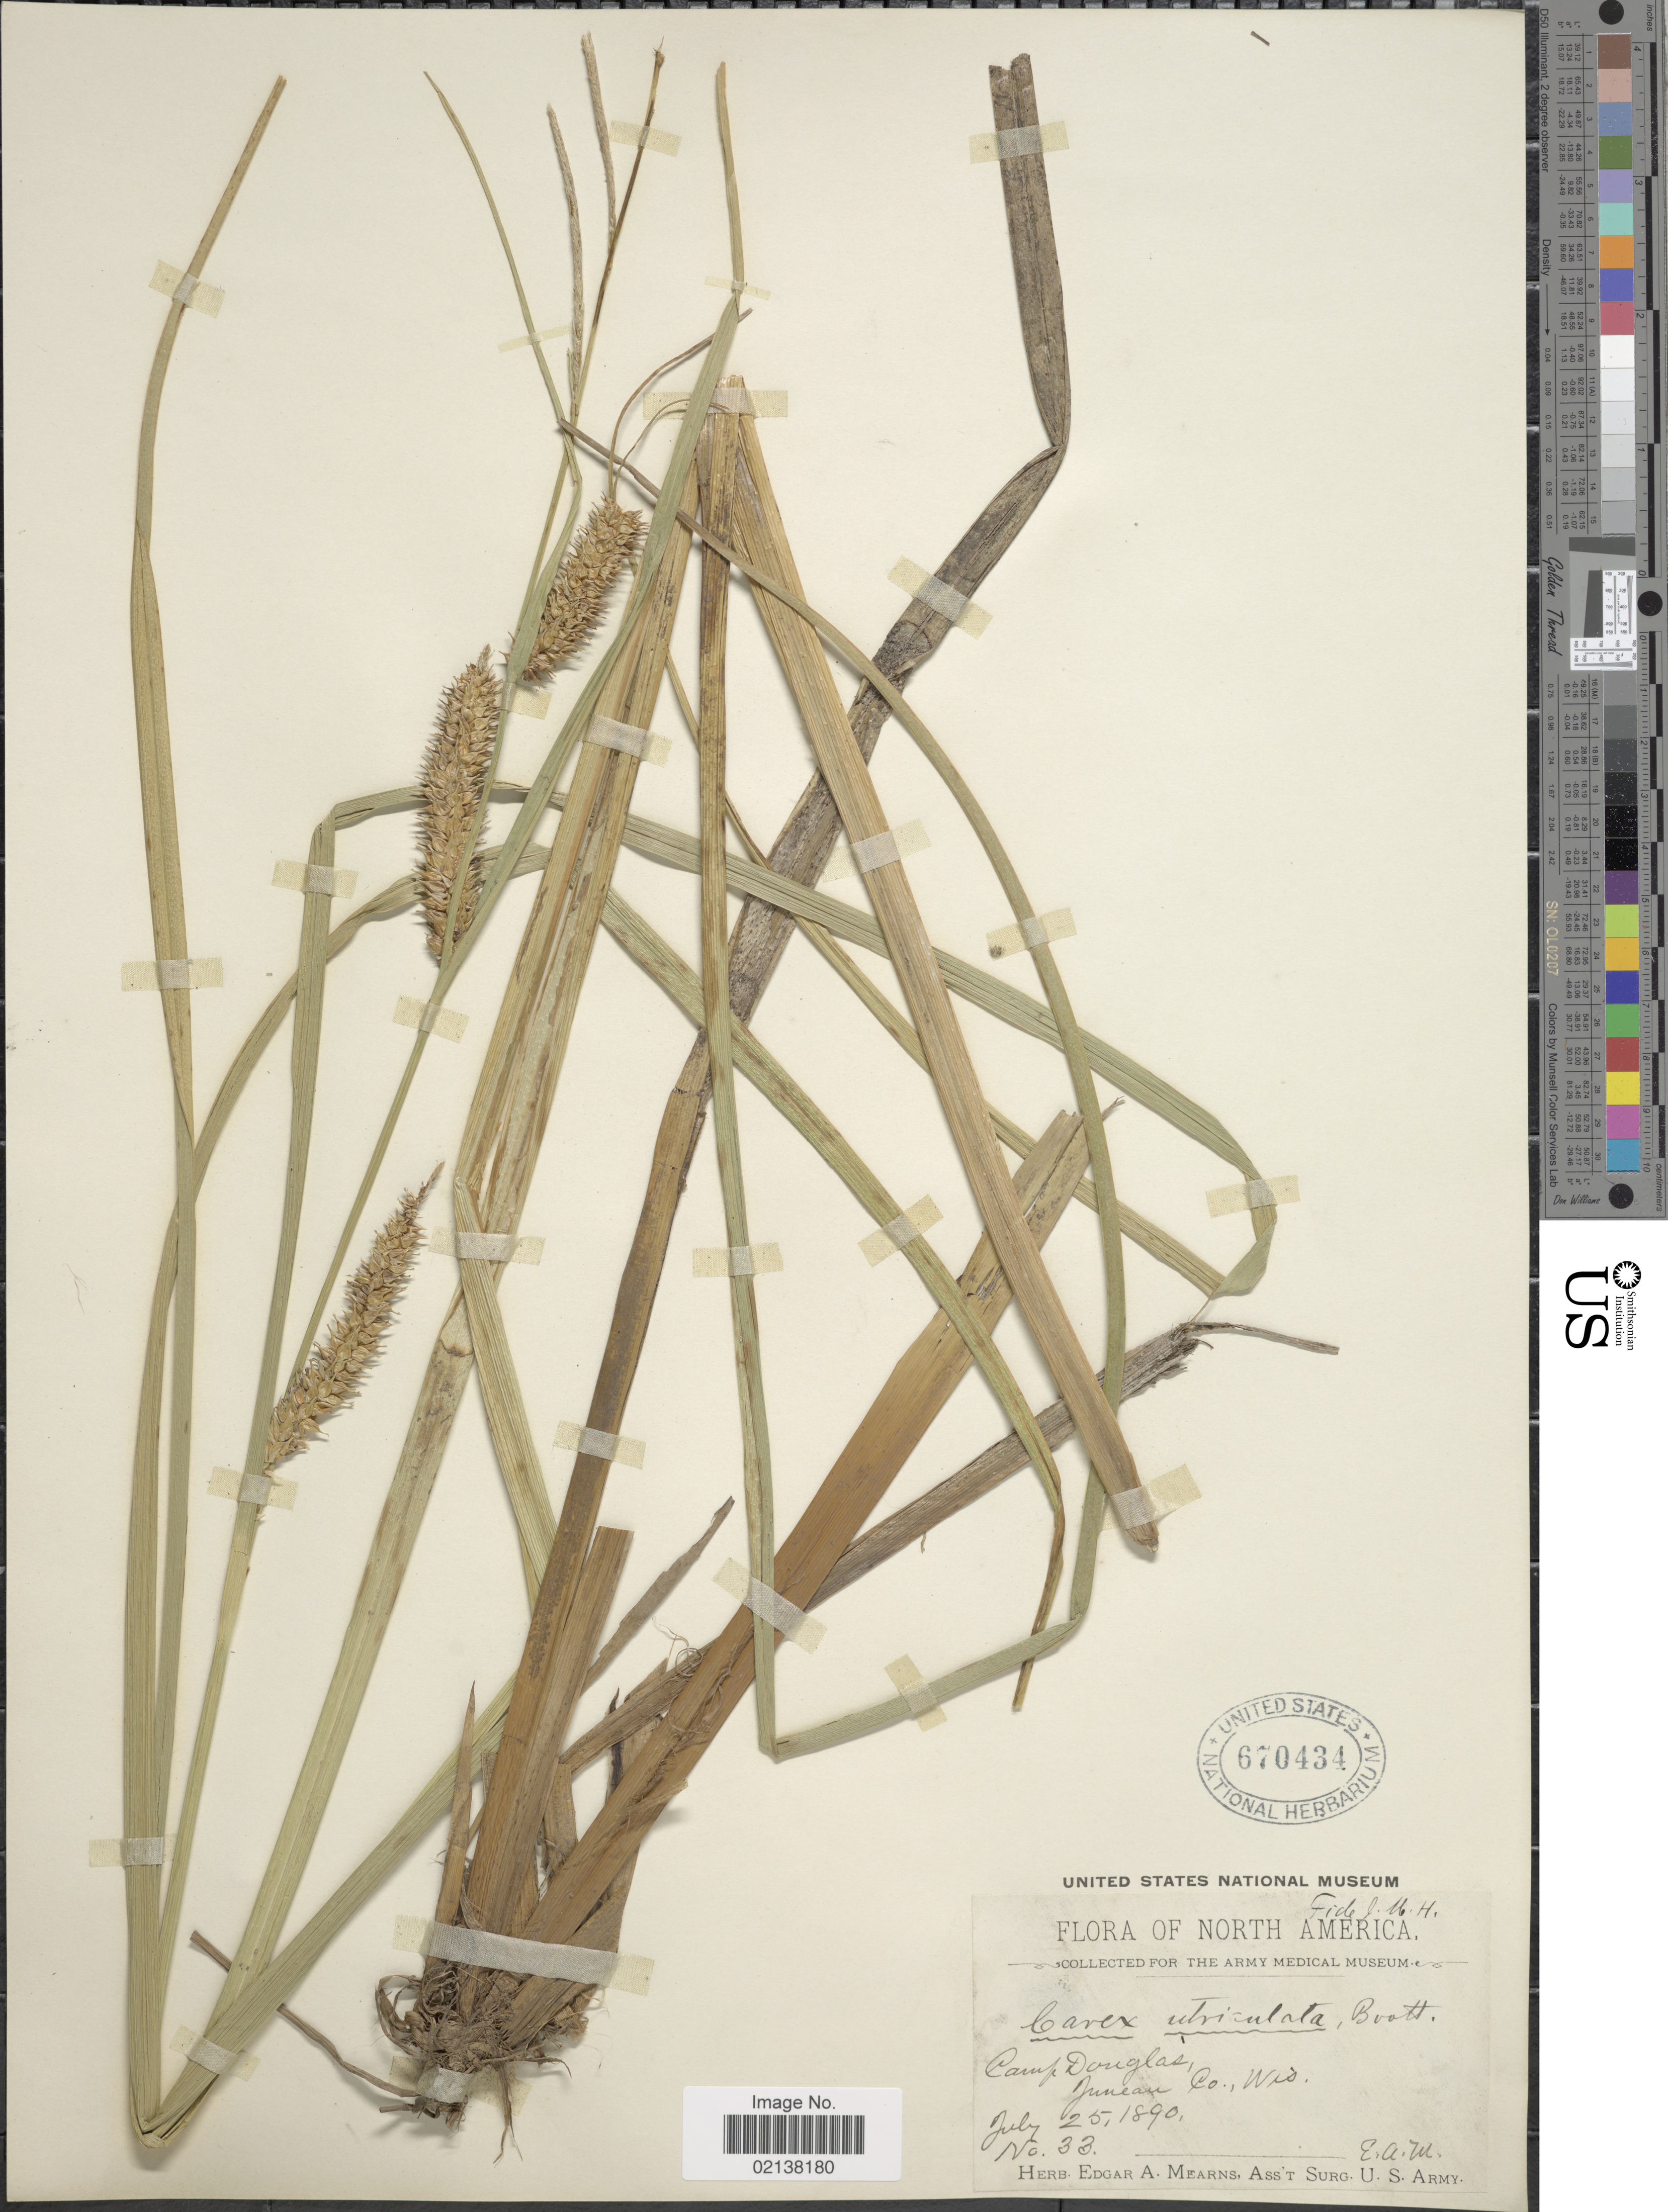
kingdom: Plantae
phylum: Tracheophyta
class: Liliopsida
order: Poales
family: Cyperaceae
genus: Carex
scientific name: Carex utriculata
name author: Boott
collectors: E. A. Mearns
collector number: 33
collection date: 1890-07-25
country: United States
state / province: Wisconsin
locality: Camp Douglas, Juneau Co., Wis.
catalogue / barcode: US 670434